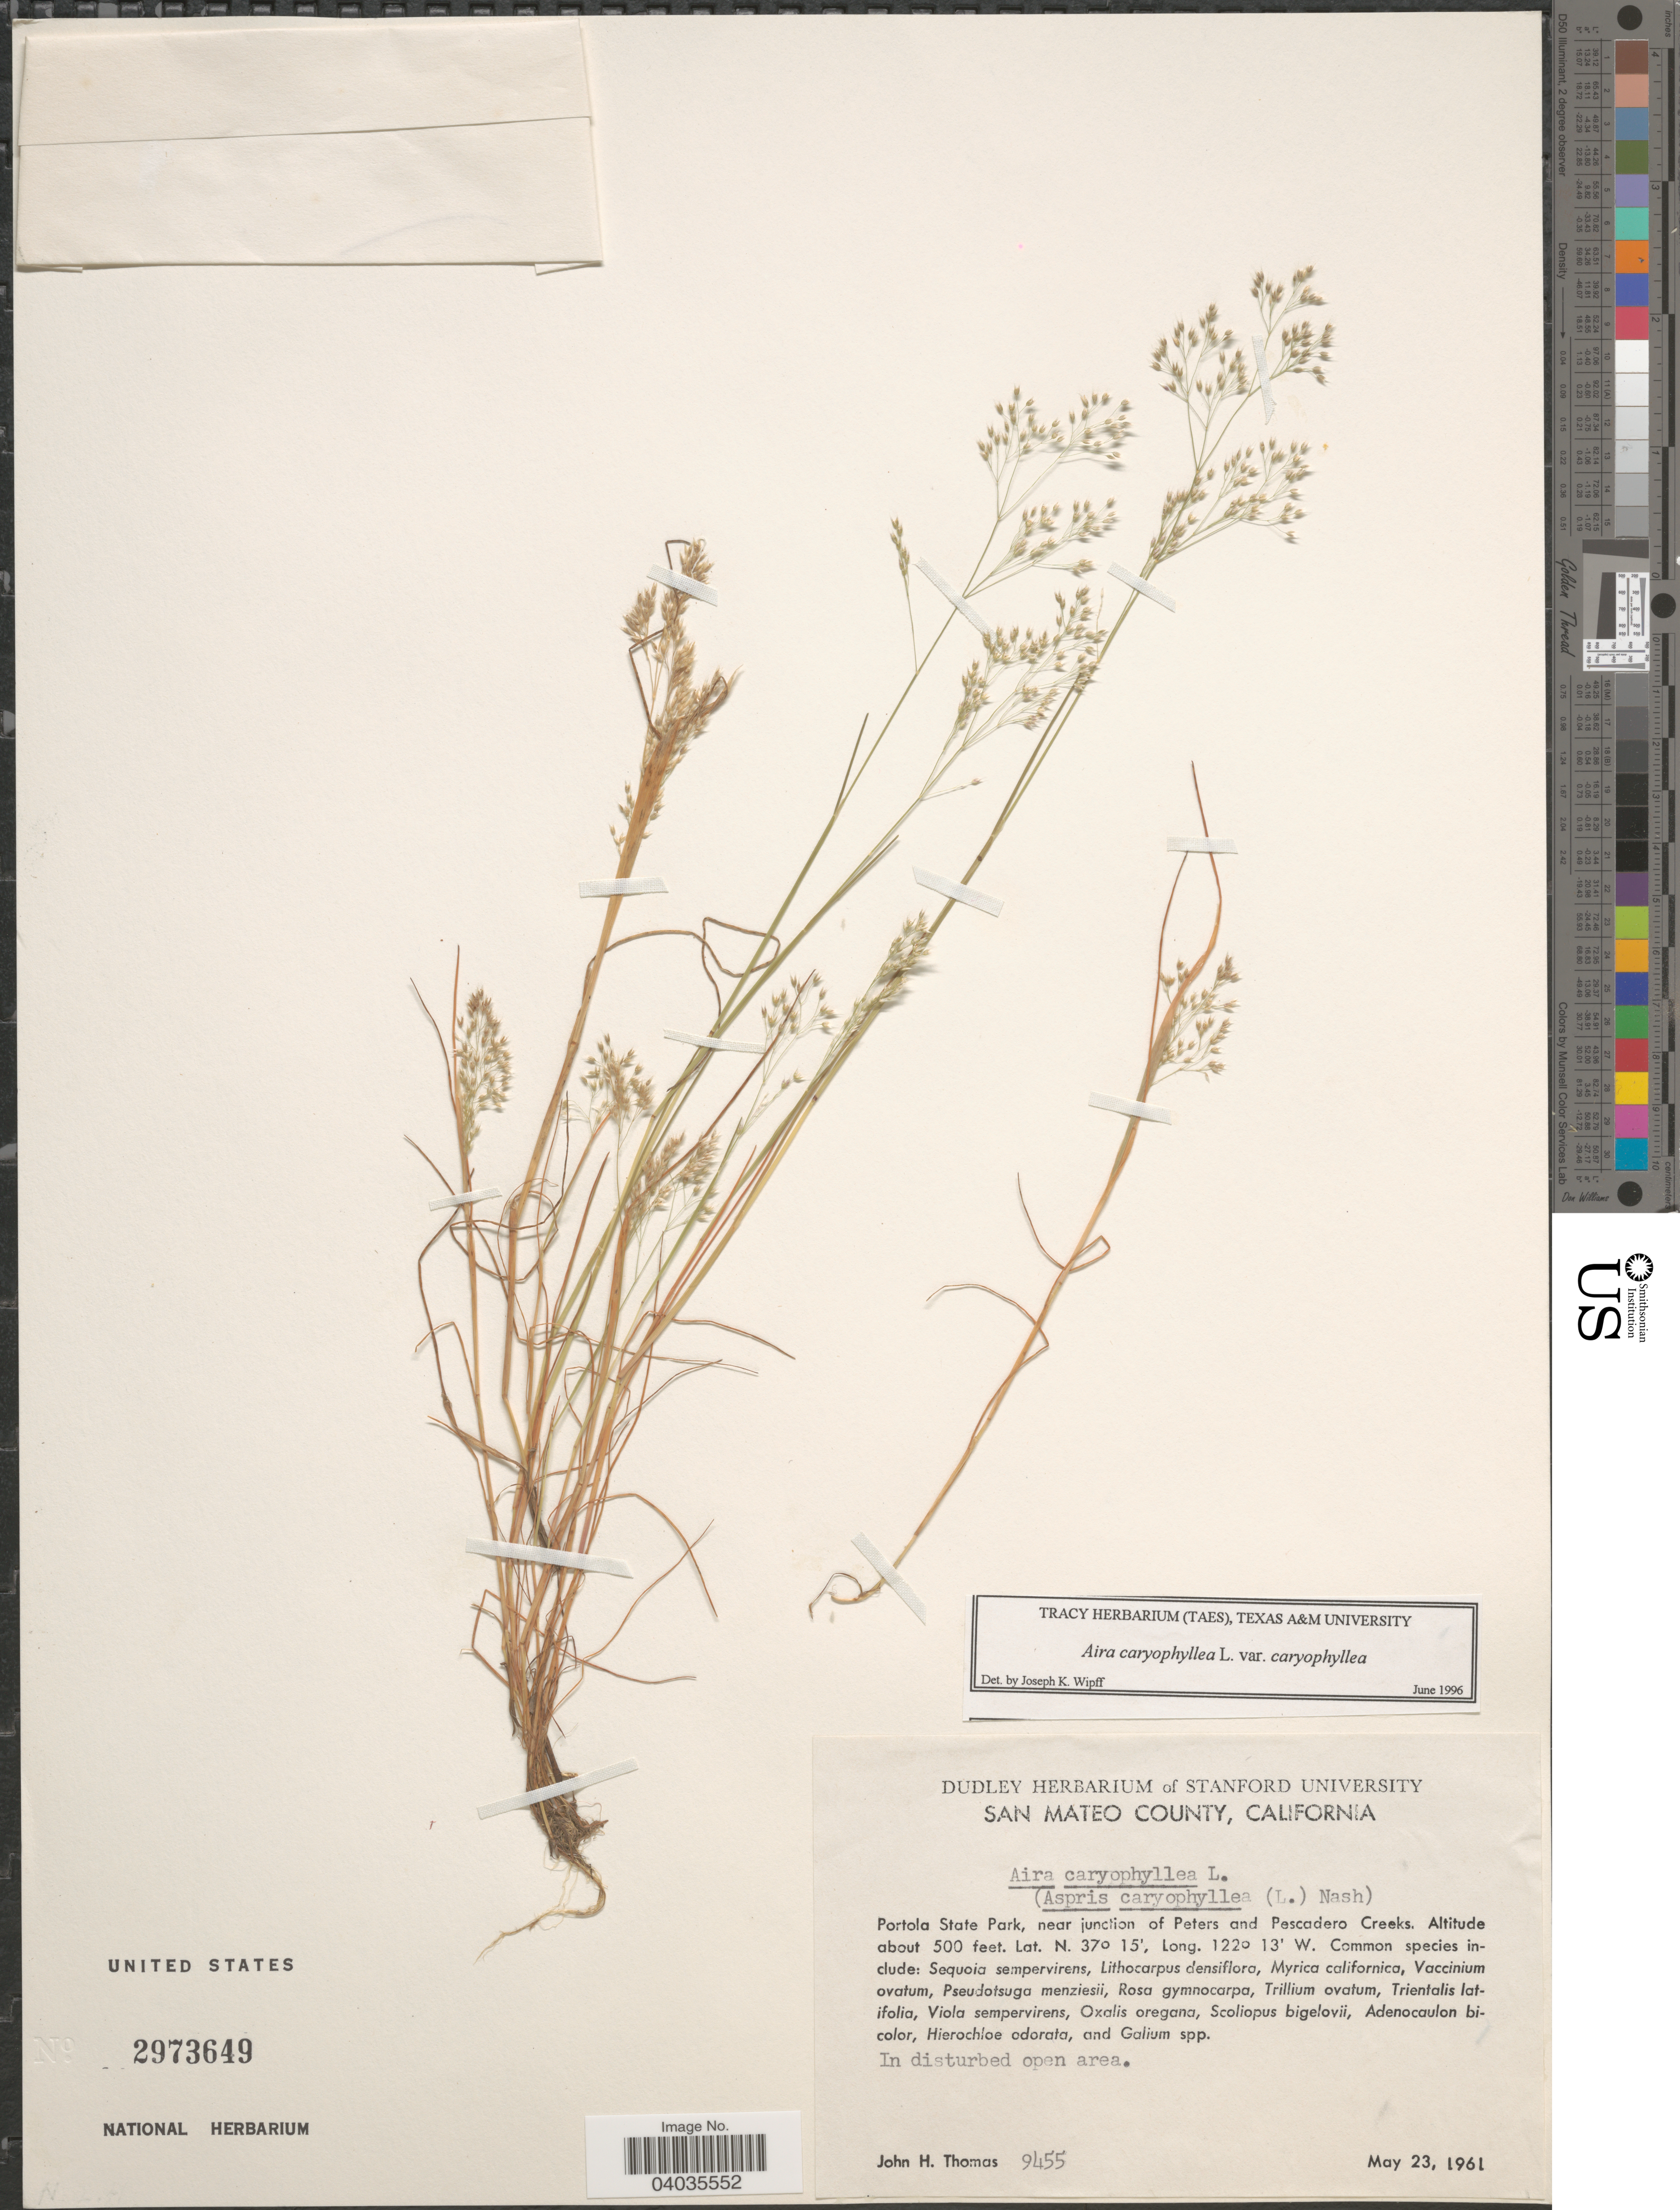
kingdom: Plantae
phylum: Tracheophyta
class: Liliopsida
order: Poales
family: Poaceae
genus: Aira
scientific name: Aira caryophyllea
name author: L.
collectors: J. H. Thomas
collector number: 9455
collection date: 1961-05-23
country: United States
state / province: California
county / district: San Mateo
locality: San Mateo County. Portola State Park, near junction of Peters and Pescadero Creeks.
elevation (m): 152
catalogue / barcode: US 2973649